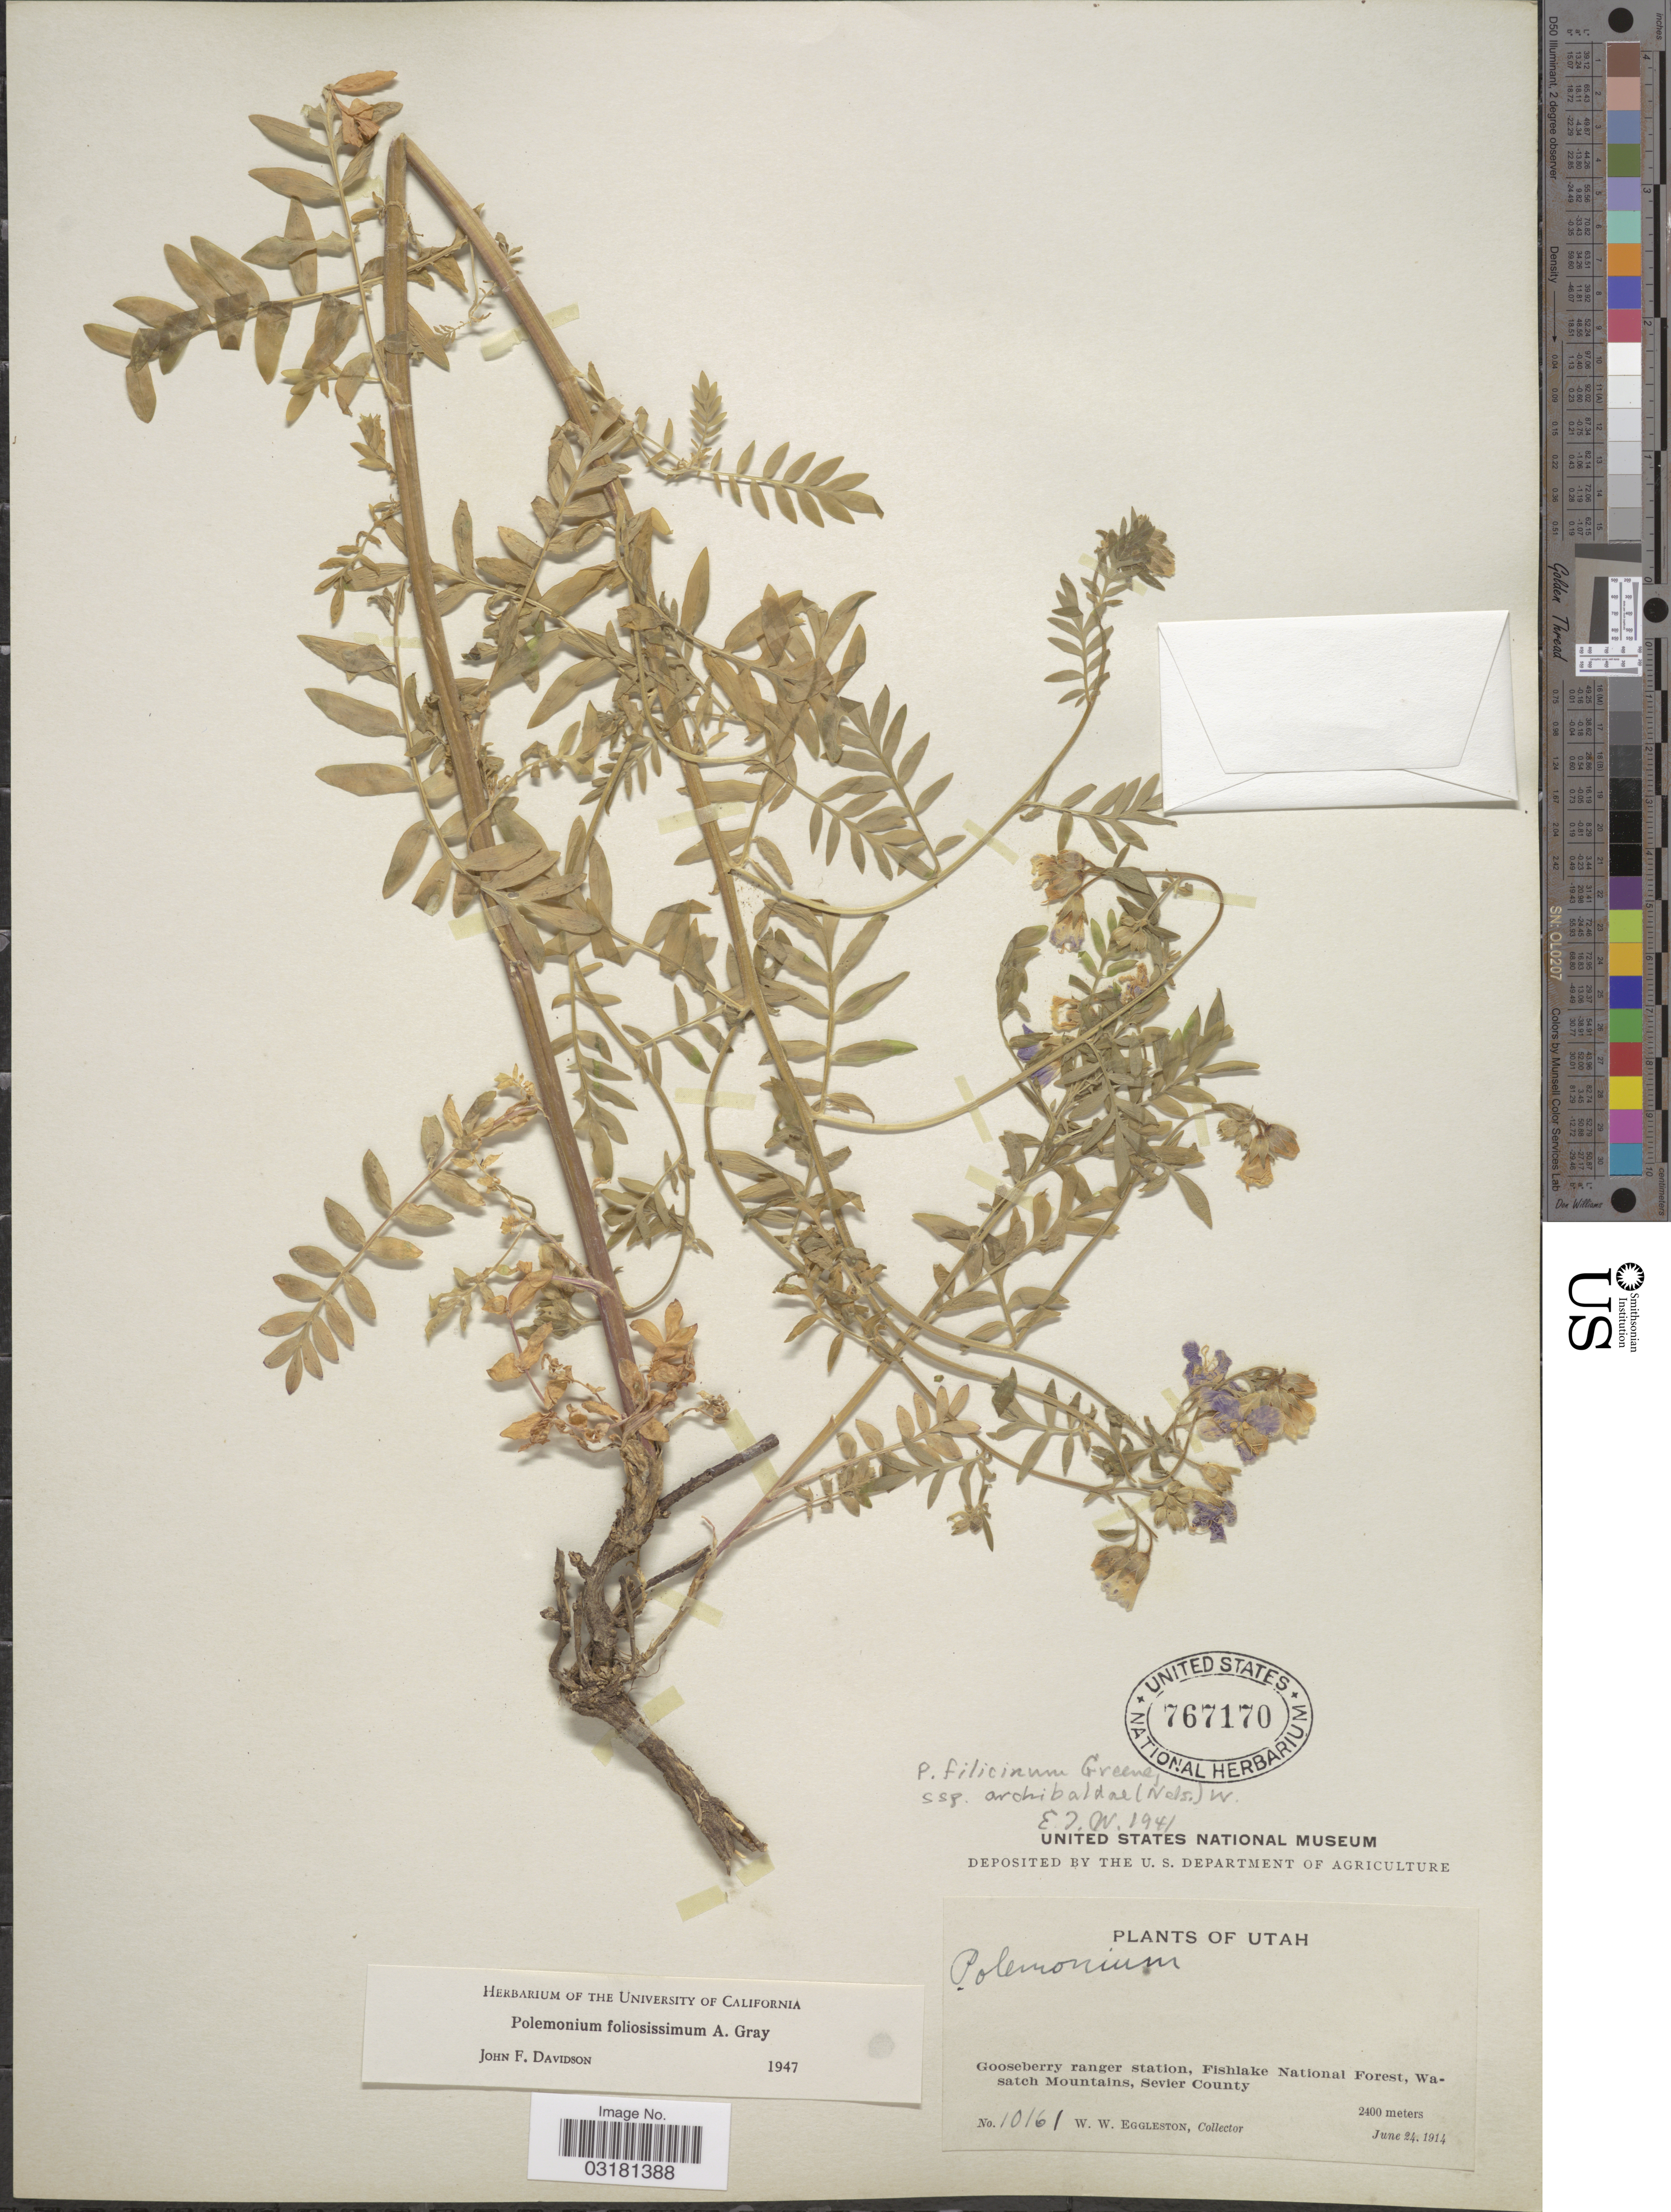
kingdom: Plantae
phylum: Tracheophyta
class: Magnoliopsida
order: Ericales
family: Polemoniaceae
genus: Polemonium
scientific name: Polemonium foliosissimum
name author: A. Gray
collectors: W. W. Eggleston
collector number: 10161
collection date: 1914-06-24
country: United States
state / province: Utah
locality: Gooseberry ranger station, Fishlake National Forest, Wasatch Mountains, Sevier County.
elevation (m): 2400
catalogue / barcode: US 767170